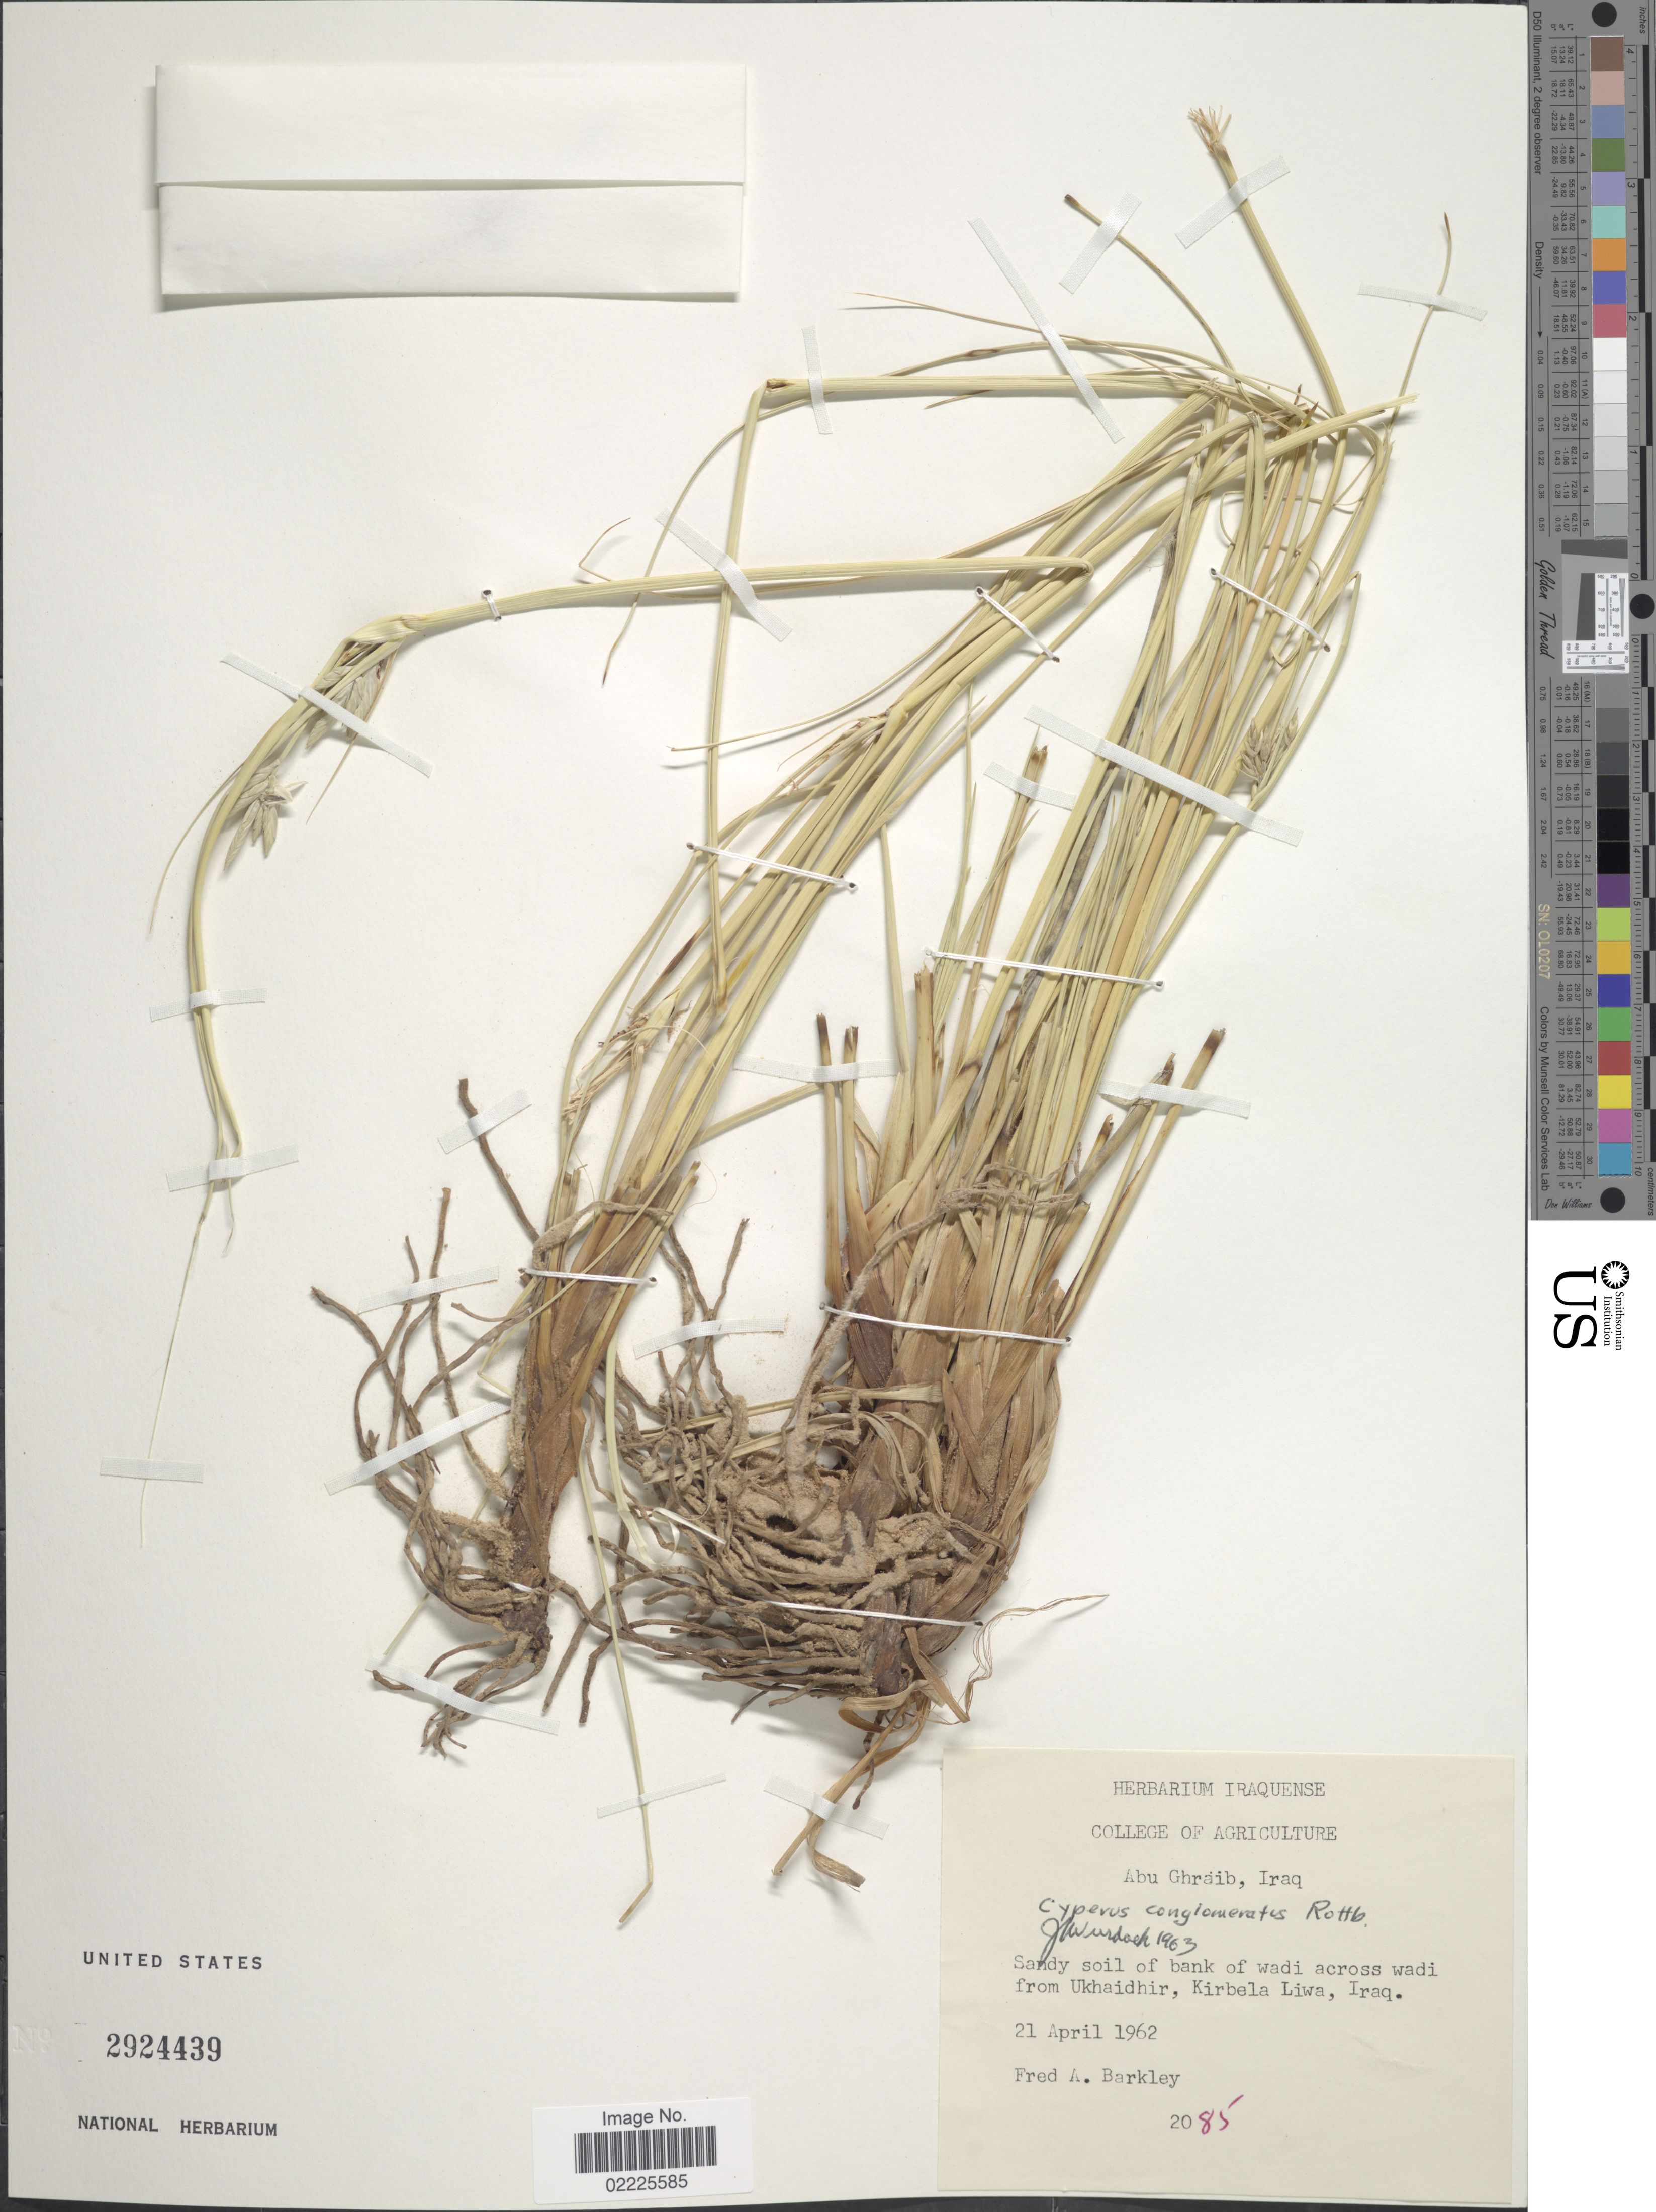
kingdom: Plantae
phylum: Tracheophyta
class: Liliopsida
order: Poales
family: Cyperaceae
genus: Cyperus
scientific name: Cyperus conglomeratus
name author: Rottb.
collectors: F. A. Barkley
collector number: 2085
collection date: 1962-04-21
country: Iraq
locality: Sandy soil of bank of wadi across wadi from Ukhaidir, Kirbela Liwa. Abu Ghraib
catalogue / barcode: US 2924439